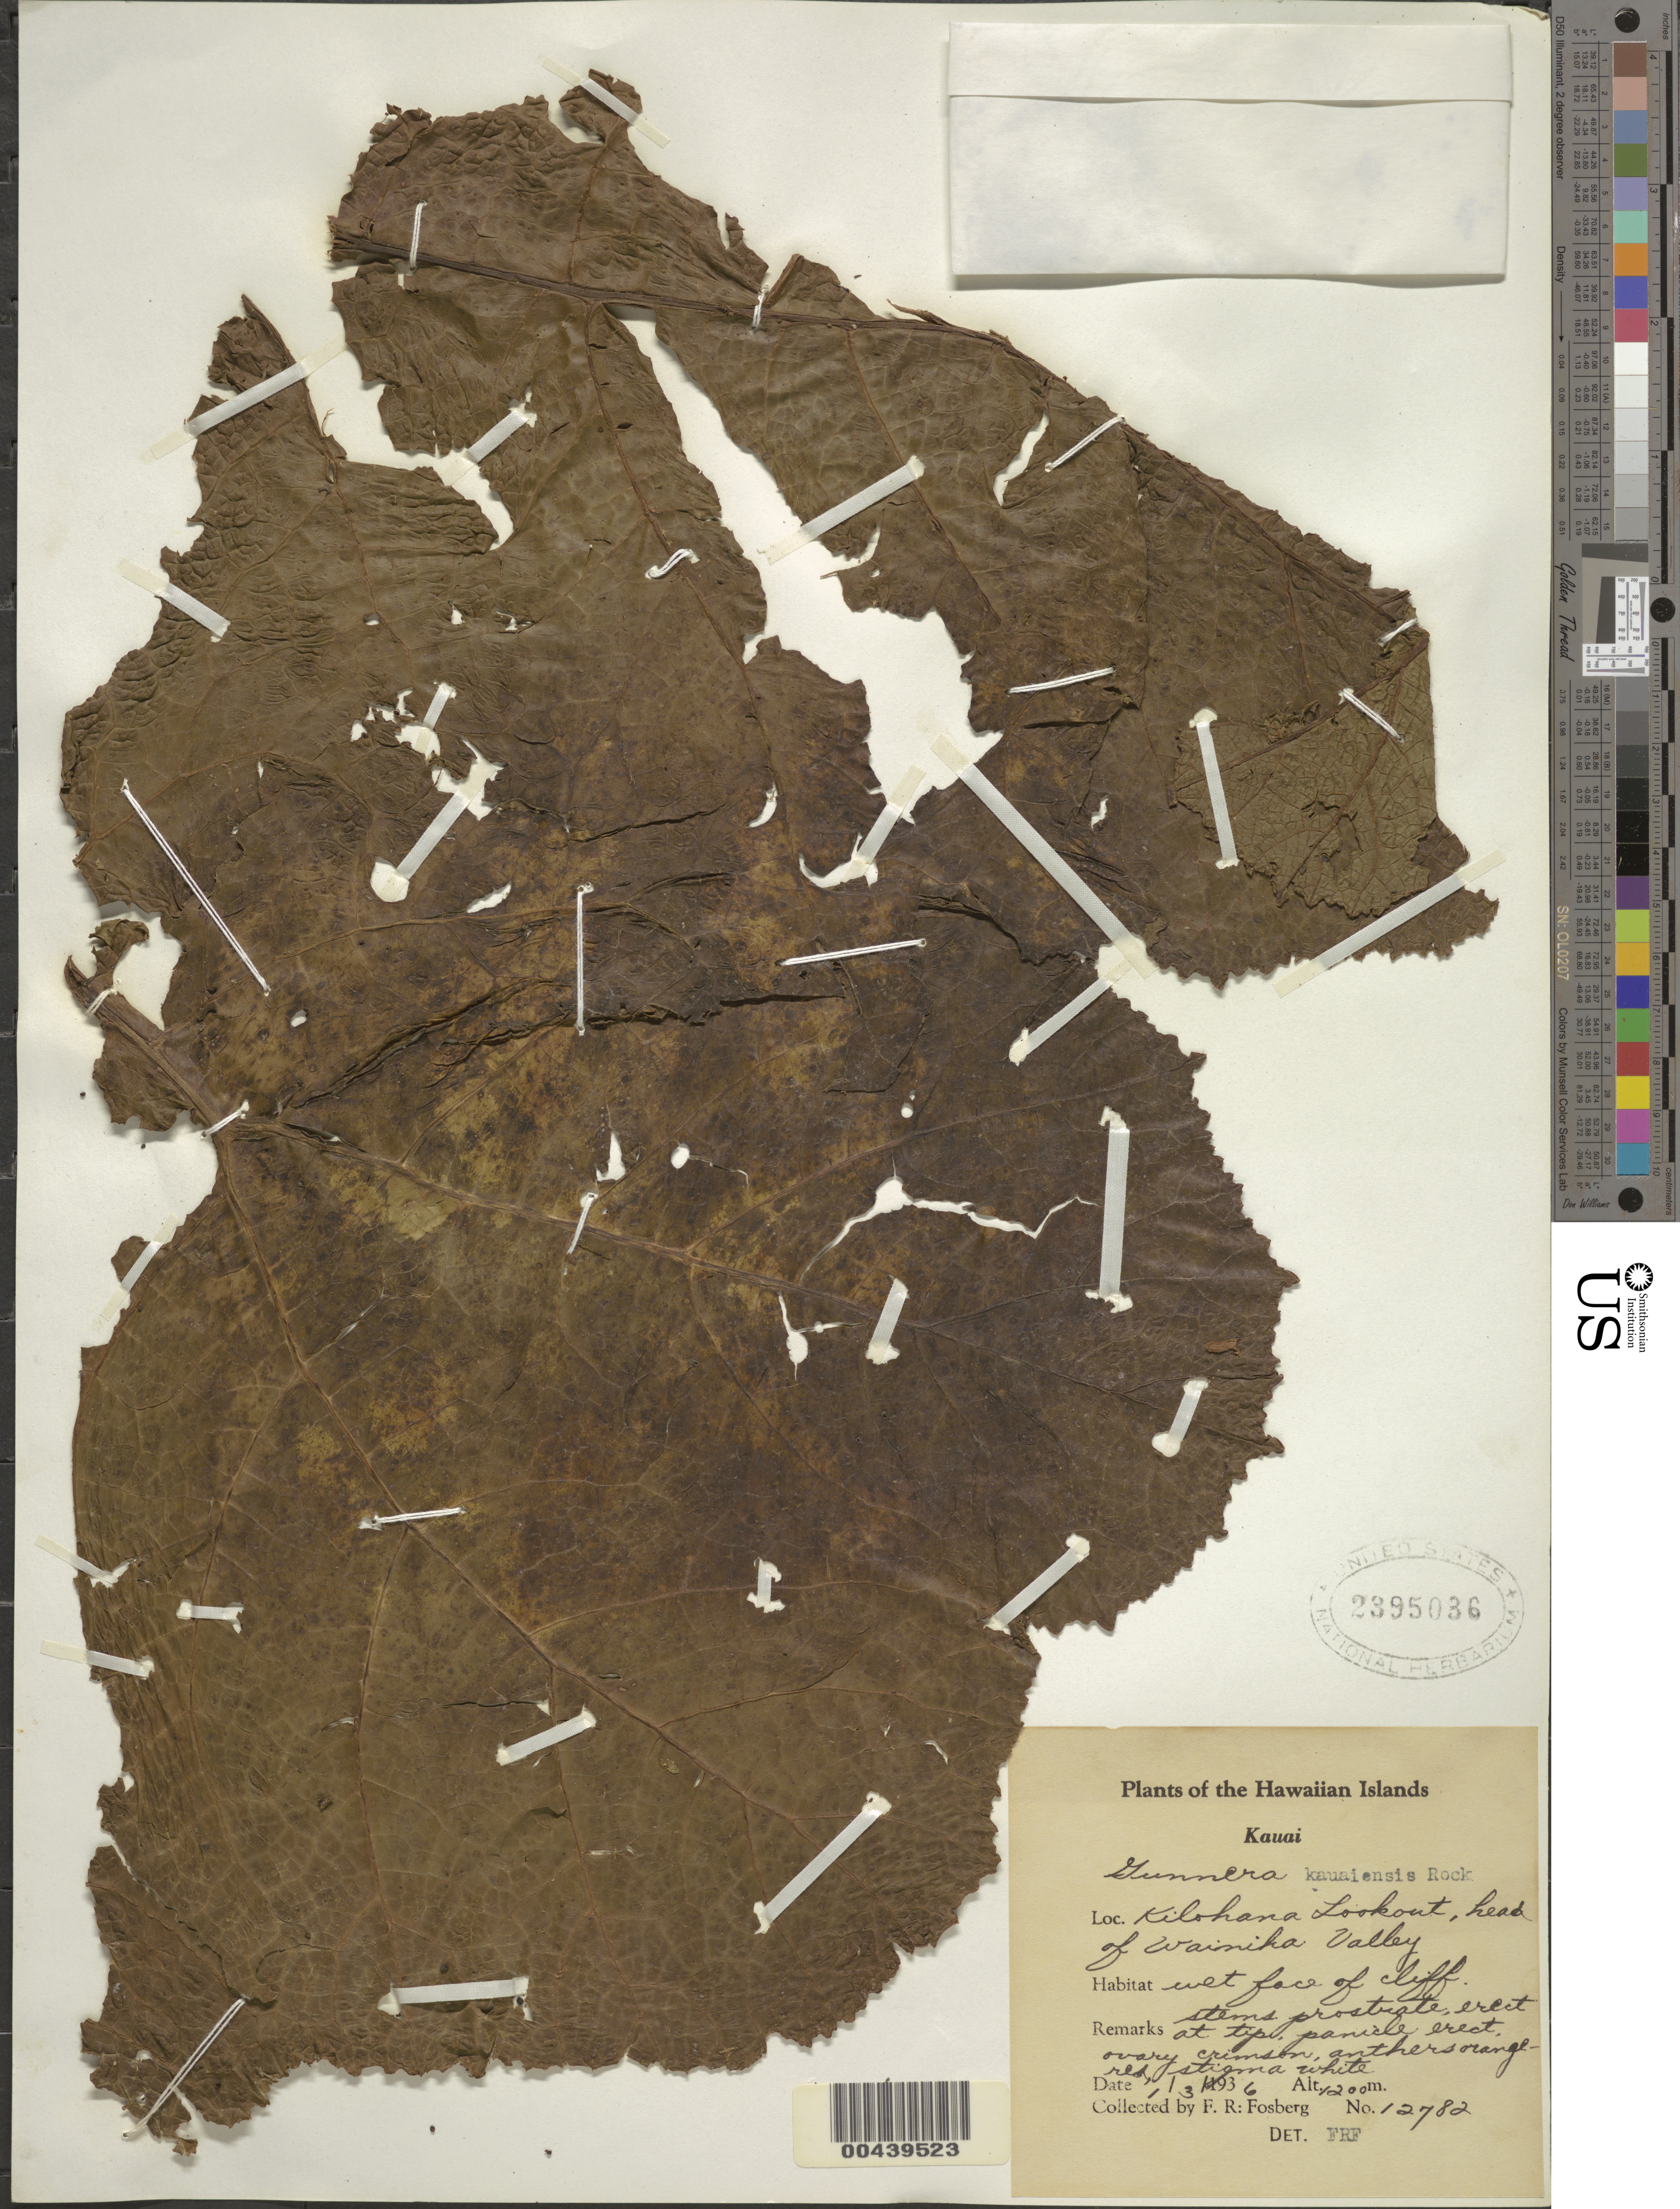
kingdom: Plantae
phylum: Tracheophyta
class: Magnoliopsida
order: Gunnerales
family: Gunneraceae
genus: Gunnera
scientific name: Gunnera kauaiensis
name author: Rock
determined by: Fosberg, F. R.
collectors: F. R. Fosberg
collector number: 12782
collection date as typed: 3 Jan 1936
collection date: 1936-01-03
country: United States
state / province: Hawaii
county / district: Kauai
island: Kaua'i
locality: Kilohana Lookout, head of Wainiha Valley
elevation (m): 1200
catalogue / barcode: US 2395036